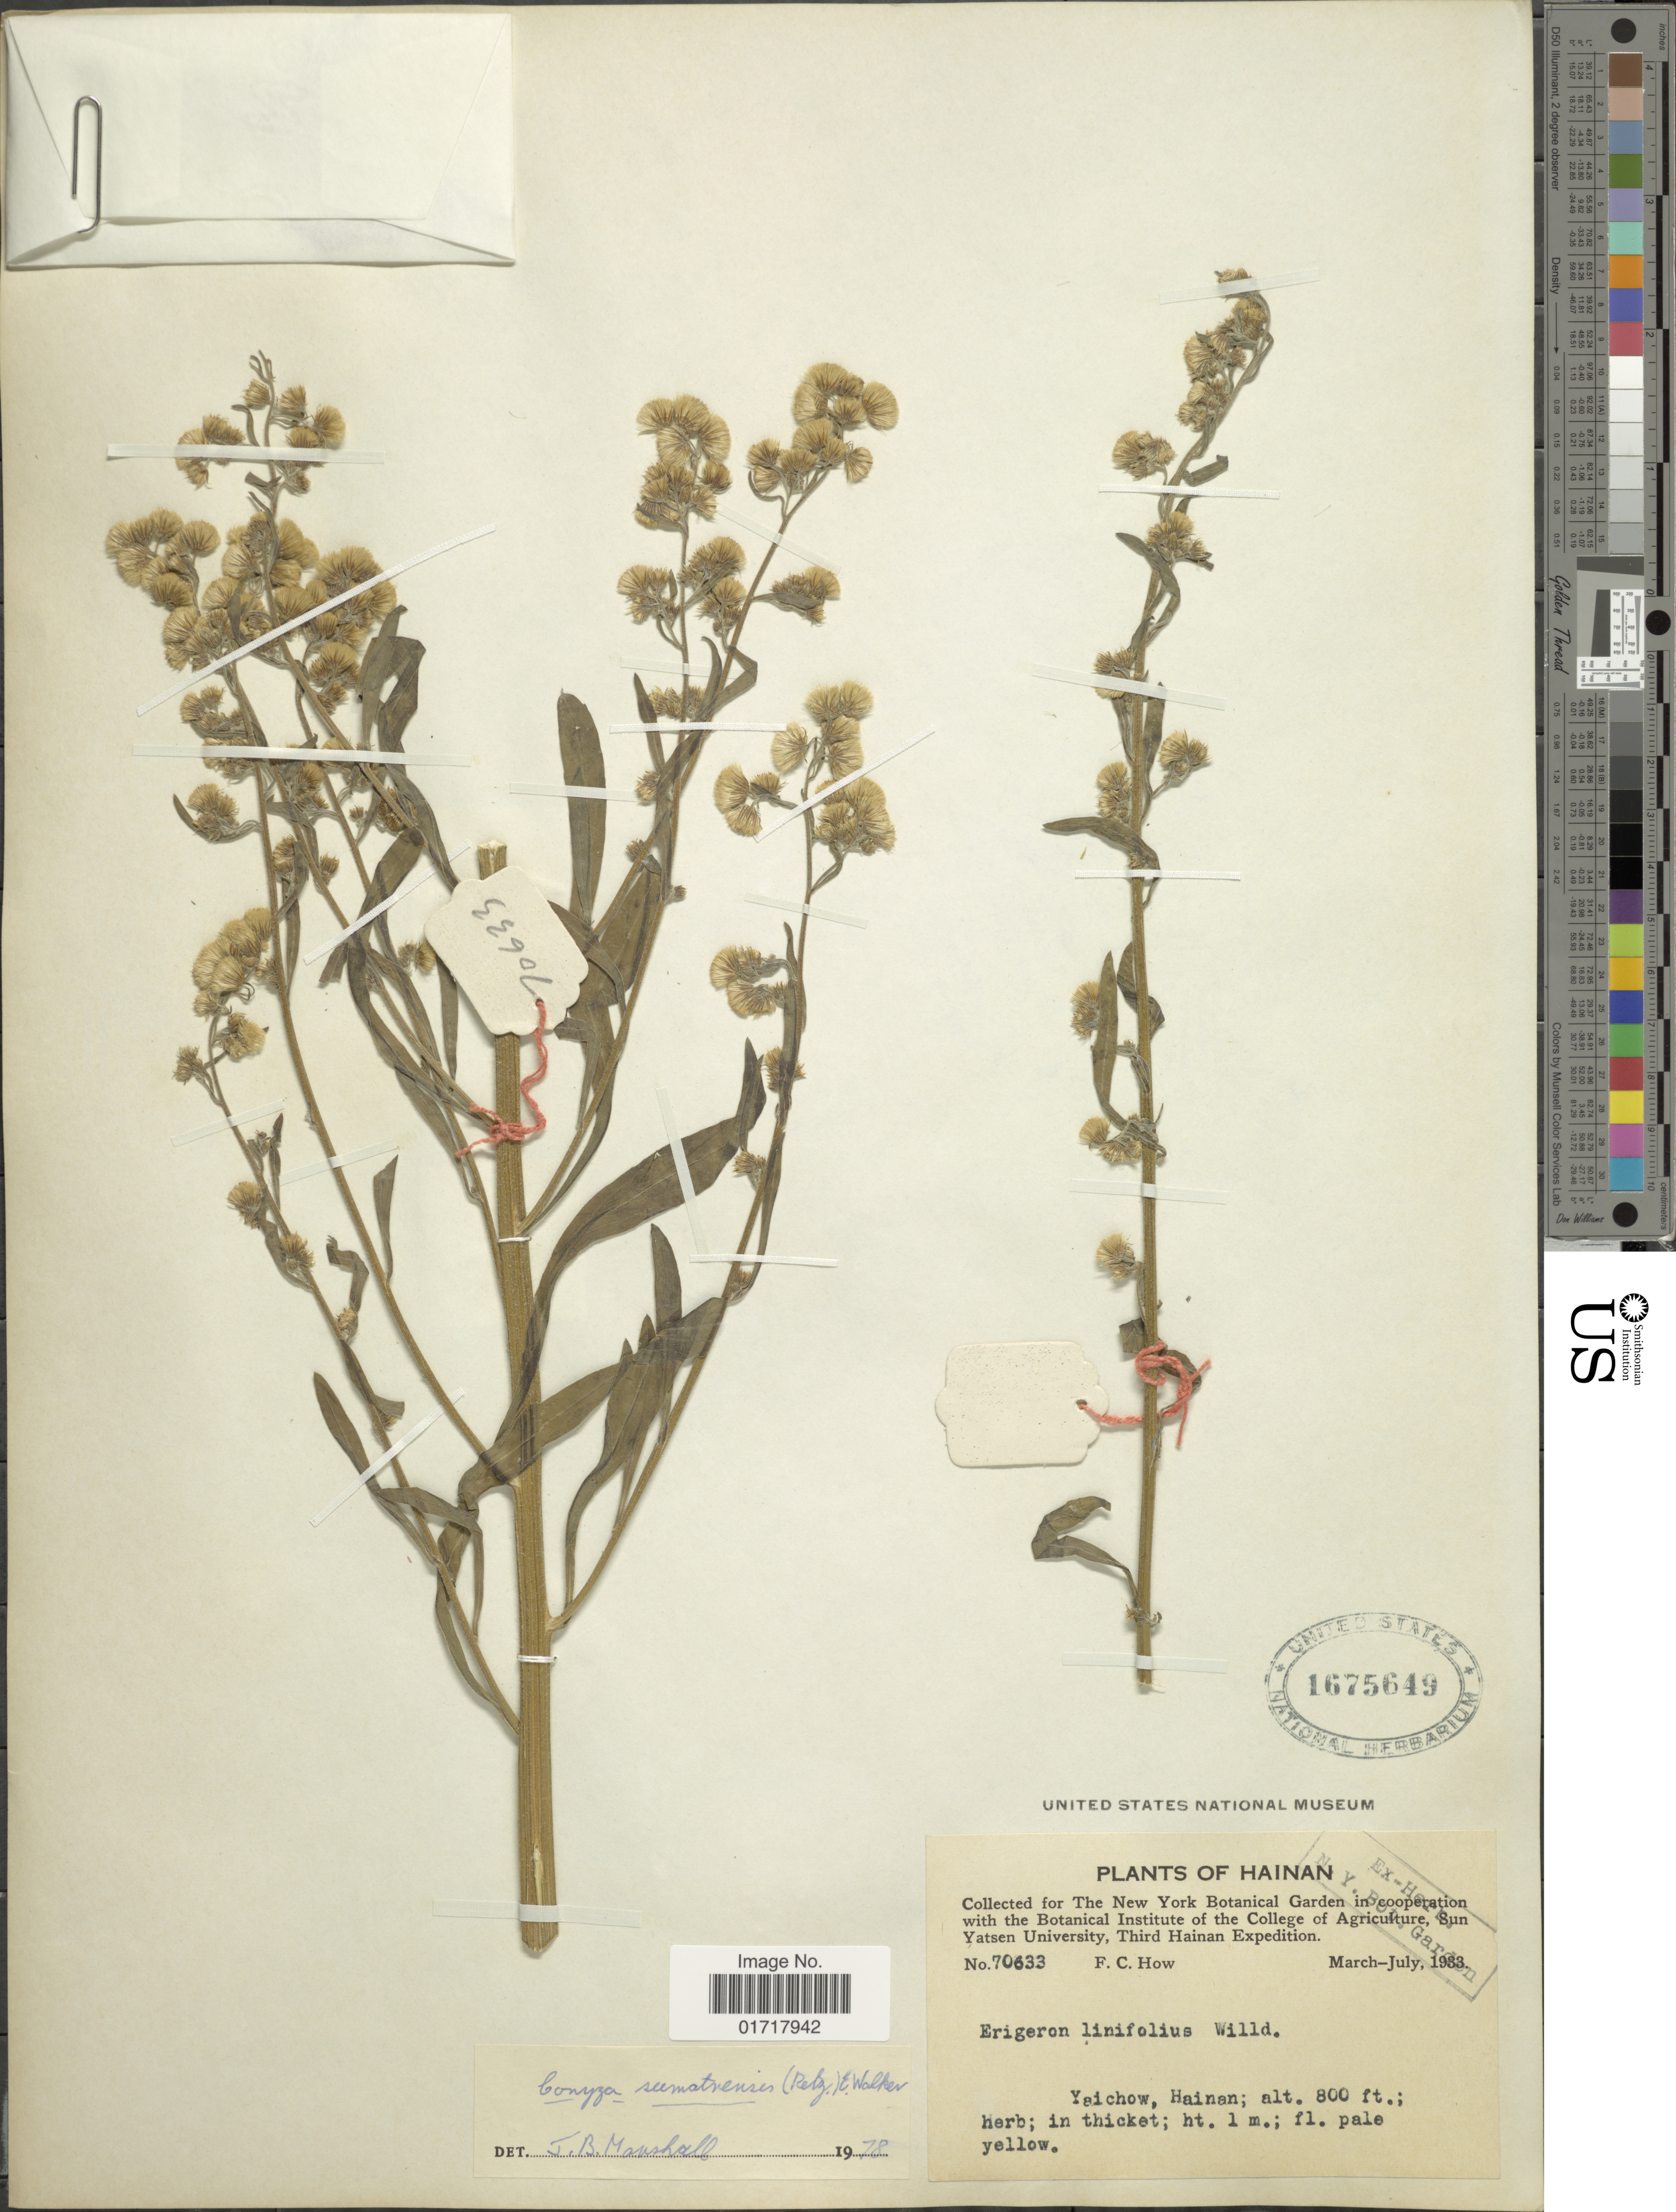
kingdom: Plantae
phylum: Tracheophyta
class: Magnoliopsida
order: Asterales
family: Asteraceae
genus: Conyza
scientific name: Conyza sumatrensis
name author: (Retz.) E. Walker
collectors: F. C. How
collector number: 70633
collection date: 1933-03/1933-07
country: China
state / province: Hainan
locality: Yaichow, Hainan.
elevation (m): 244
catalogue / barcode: US 1675649